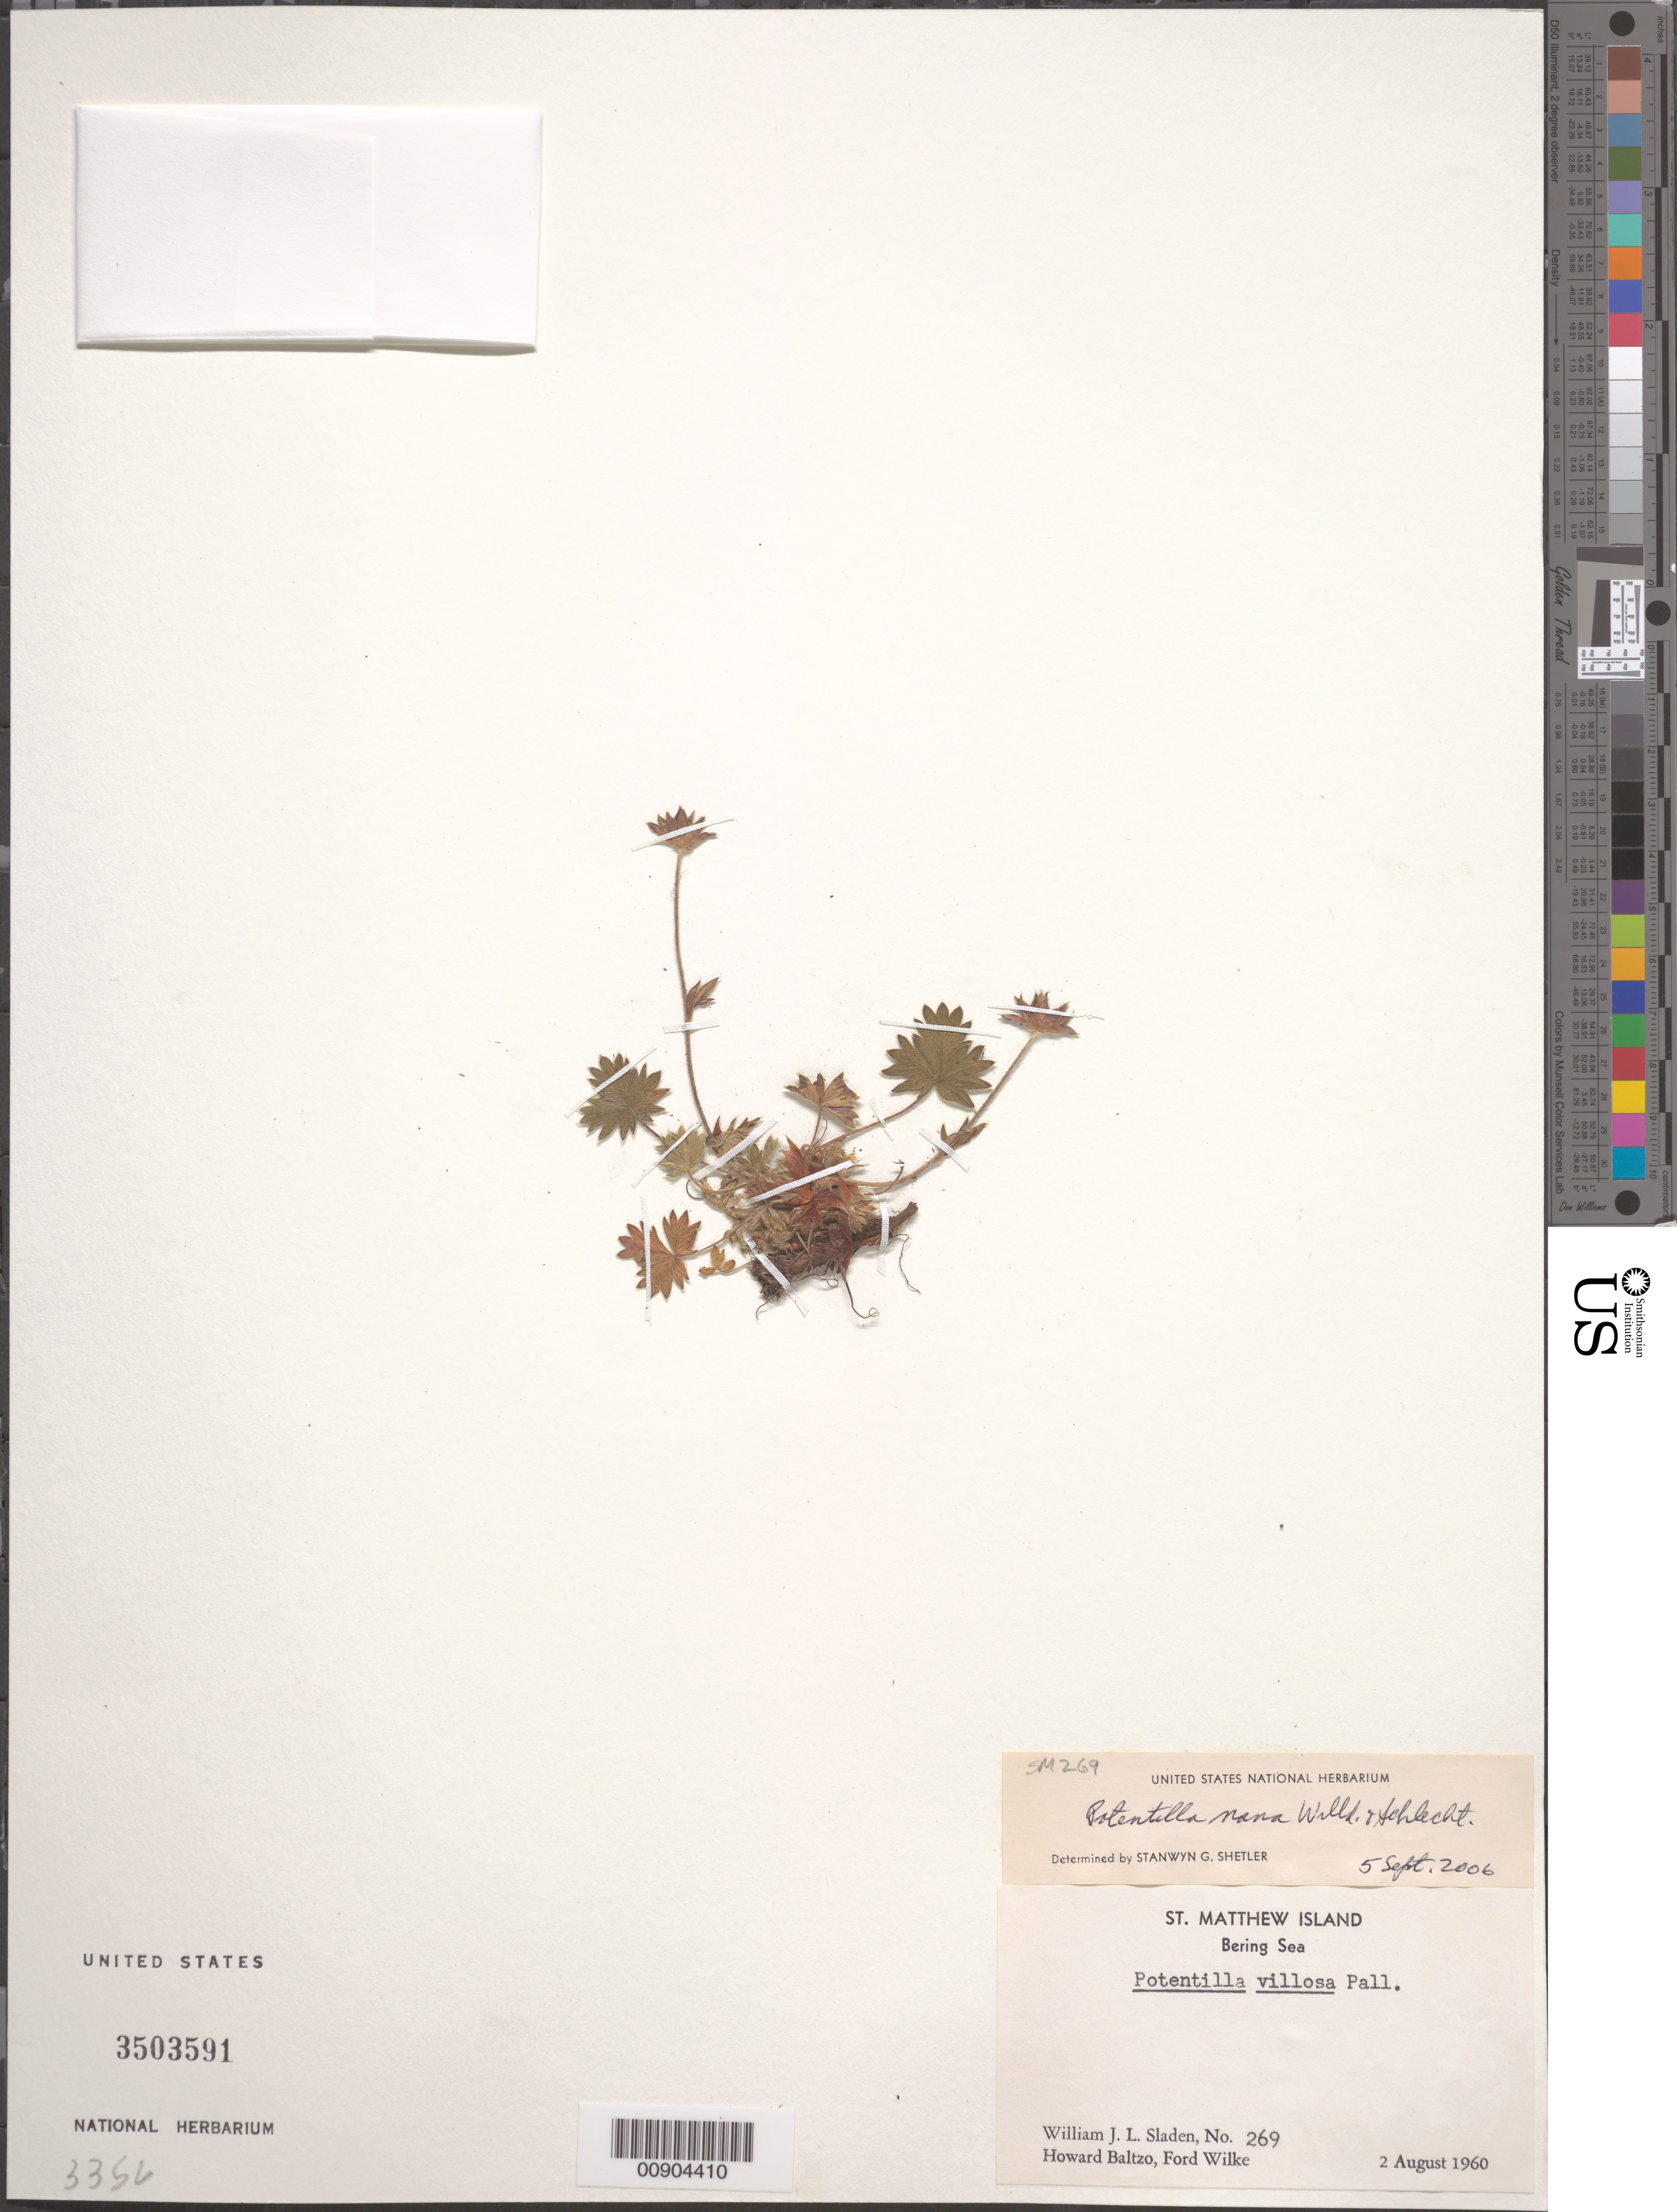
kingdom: Plantae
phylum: Tracheophyta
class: Magnoliopsida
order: Rosales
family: Rosaceae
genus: Potentilla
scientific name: Potentilla hyparctica subsp. hyparctica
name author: Malte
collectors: W. Sladen, H. Baltzo & F. Wilke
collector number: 269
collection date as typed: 02 Aug 1960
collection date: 1960-08-02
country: United States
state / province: Alaska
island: St. Matthew Island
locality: St. Matthew Island, Bering Sea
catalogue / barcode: US 3503591